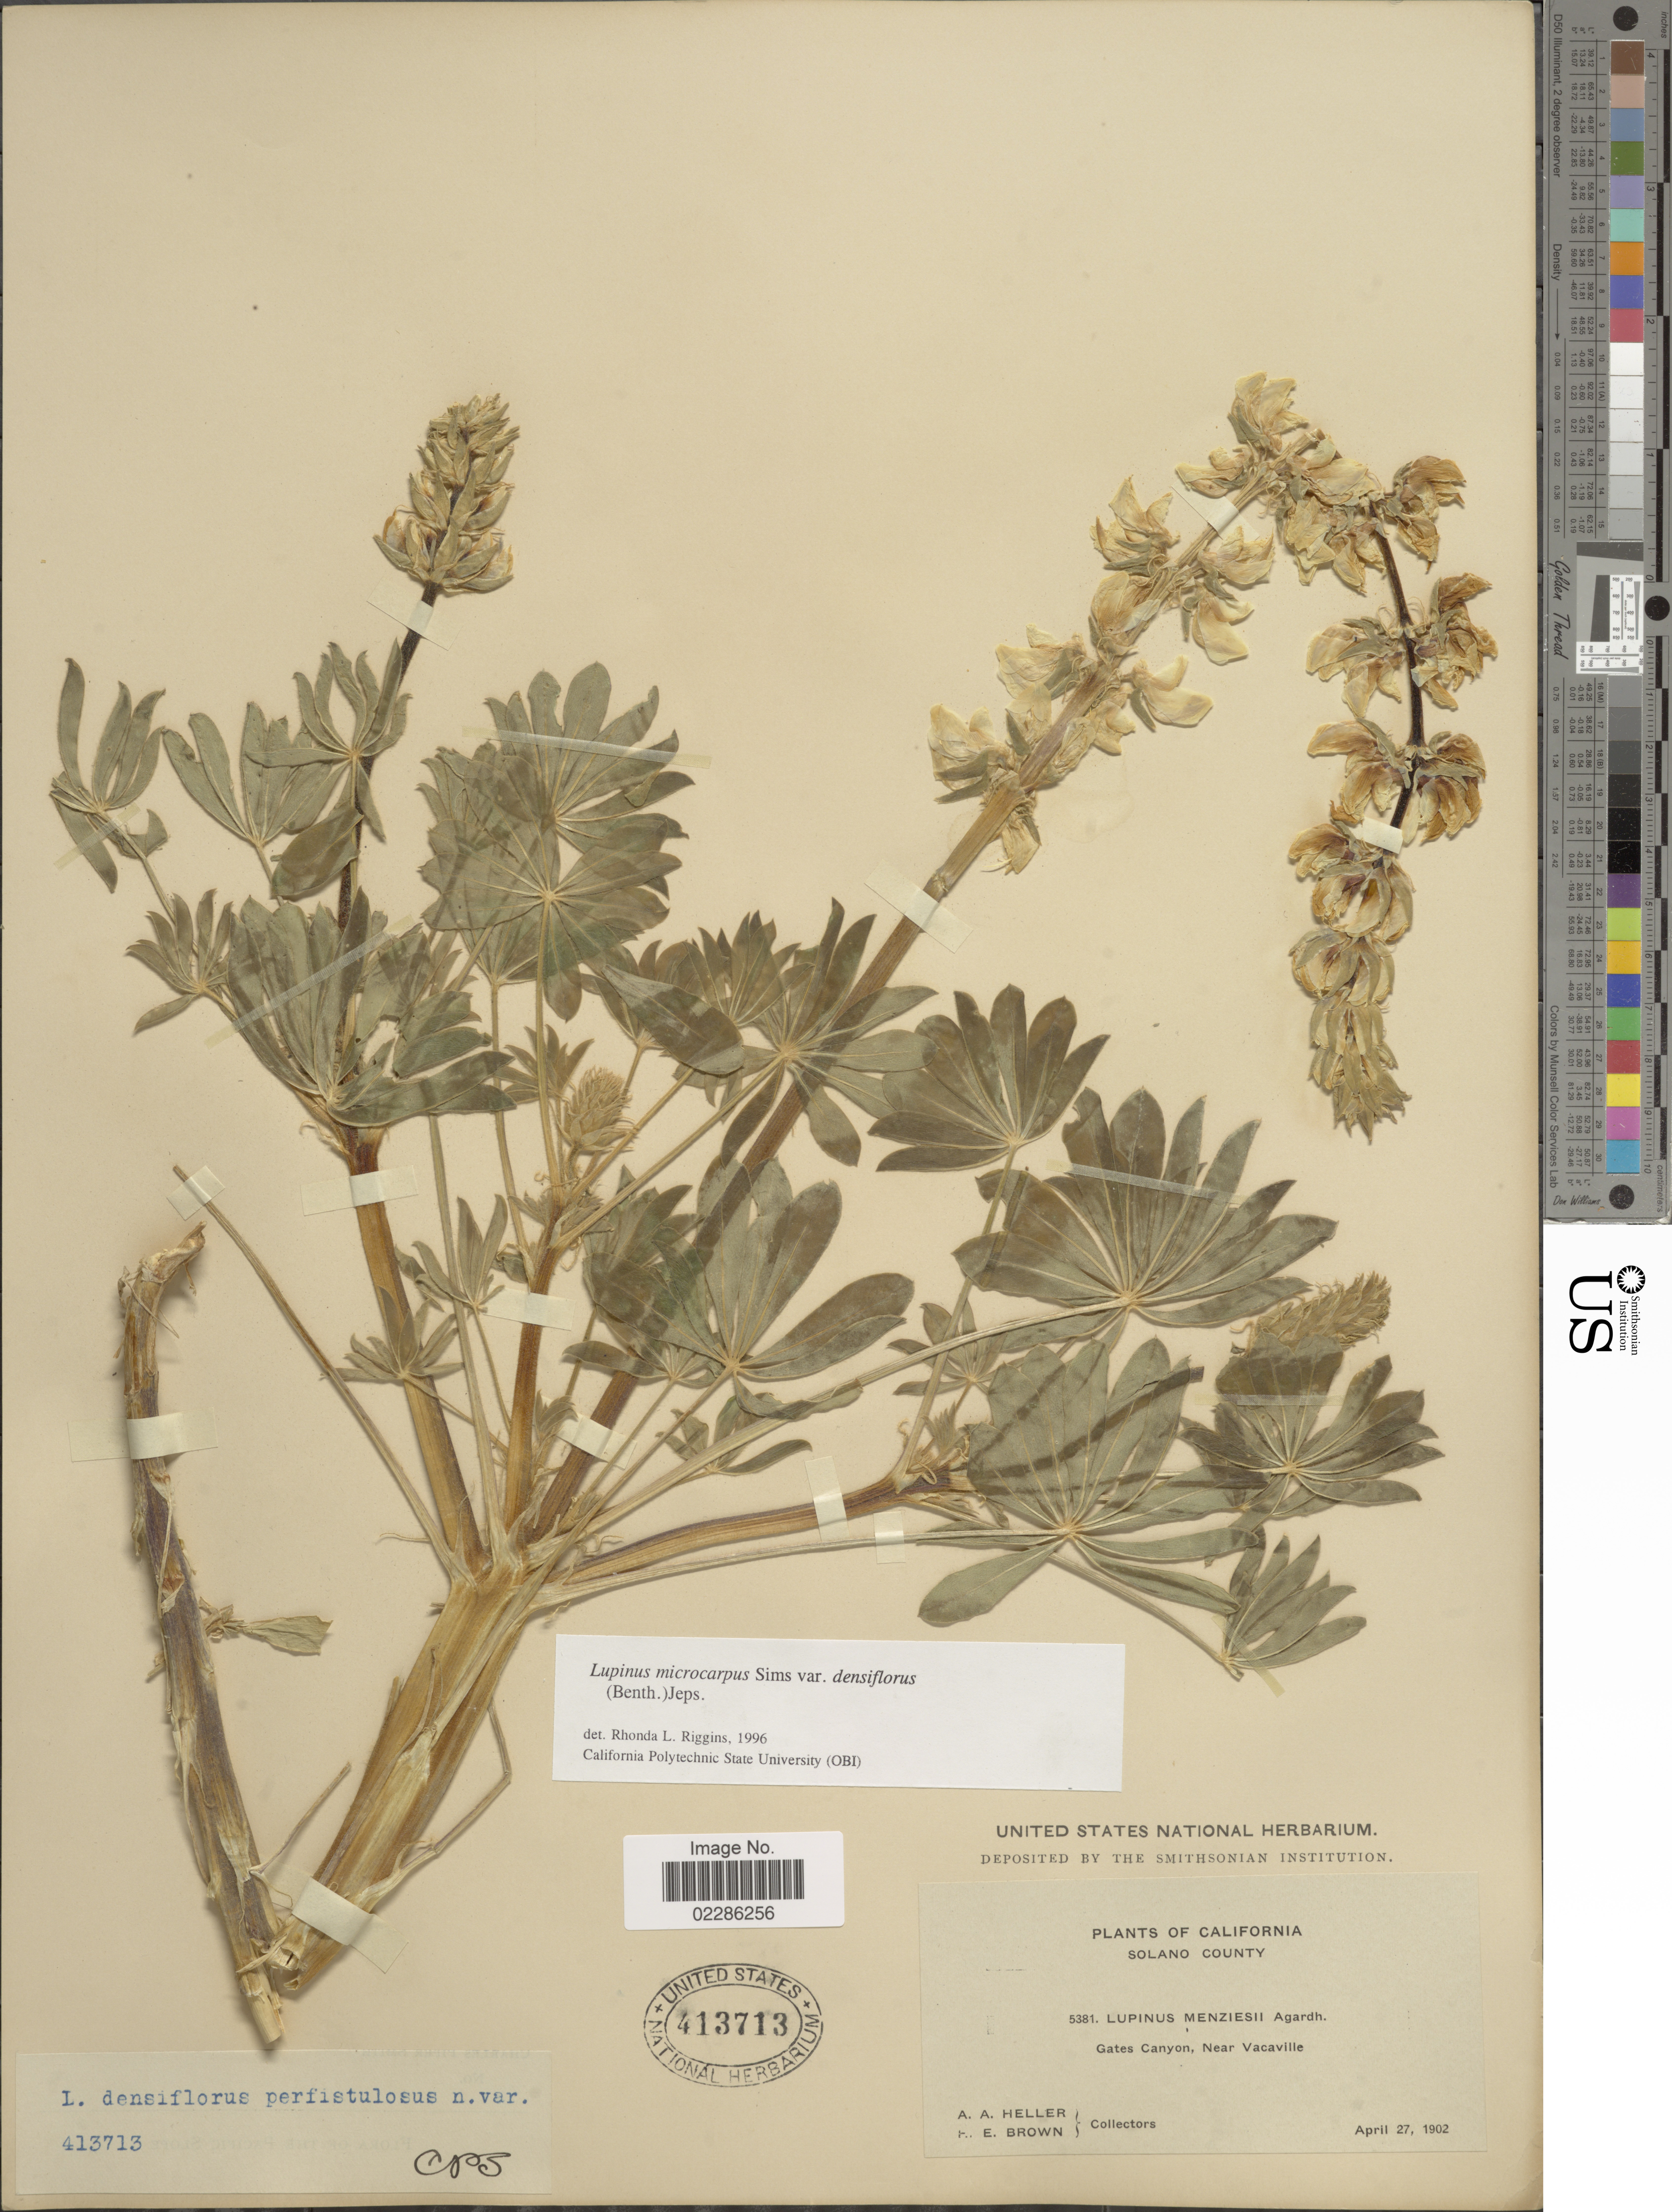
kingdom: Plantae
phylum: Tracheophyta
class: Magnoliopsida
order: Fabales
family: Fabaceae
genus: Lupinus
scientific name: Lupinus microcarpus var. densiflorus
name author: (Benth.) Jeps.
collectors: A. A. Heller & H. E. Brown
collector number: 5381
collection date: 1902-04-27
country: United States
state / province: California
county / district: Solano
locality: Solano County, Gates Canyon, Near Vacaville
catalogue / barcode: US 413713